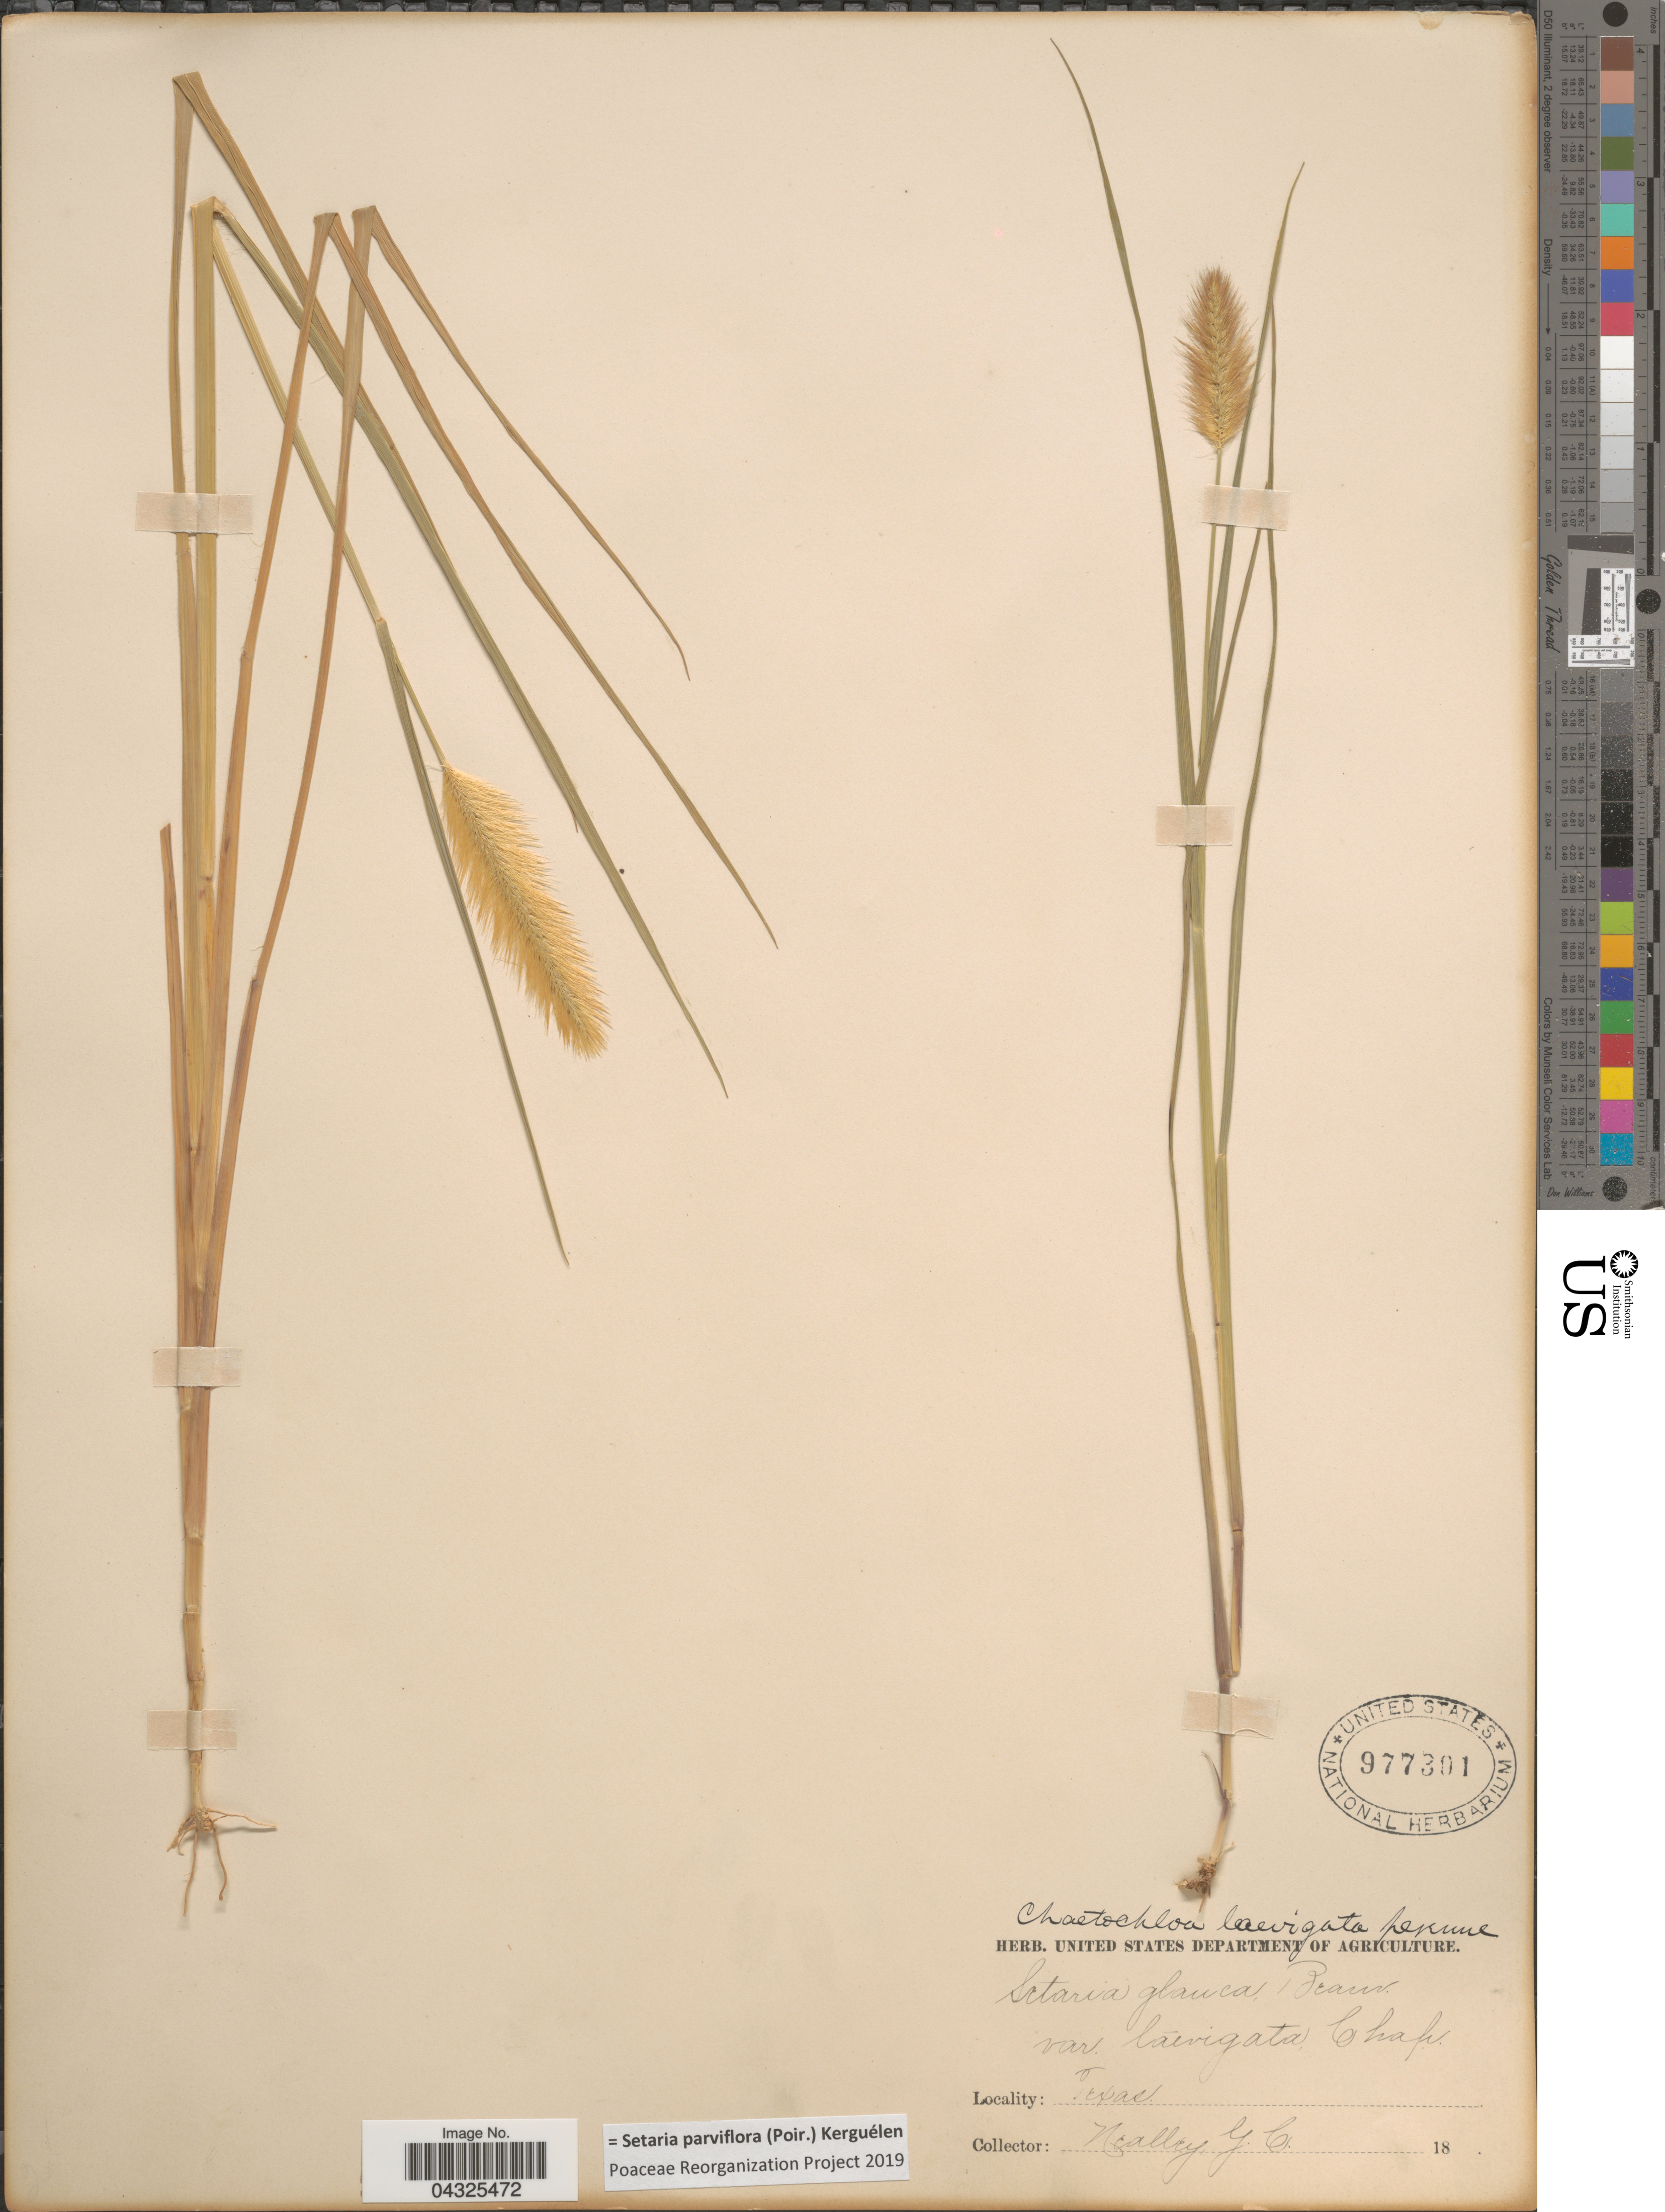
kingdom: Plantae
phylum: Tracheophyta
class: Liliopsida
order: Poales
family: Poaceae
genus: Setaria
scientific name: Setaria parviflora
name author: (Poir.) Kerguélen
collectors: G. C. Nealley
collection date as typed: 18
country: United States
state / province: Texas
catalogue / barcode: US 977301